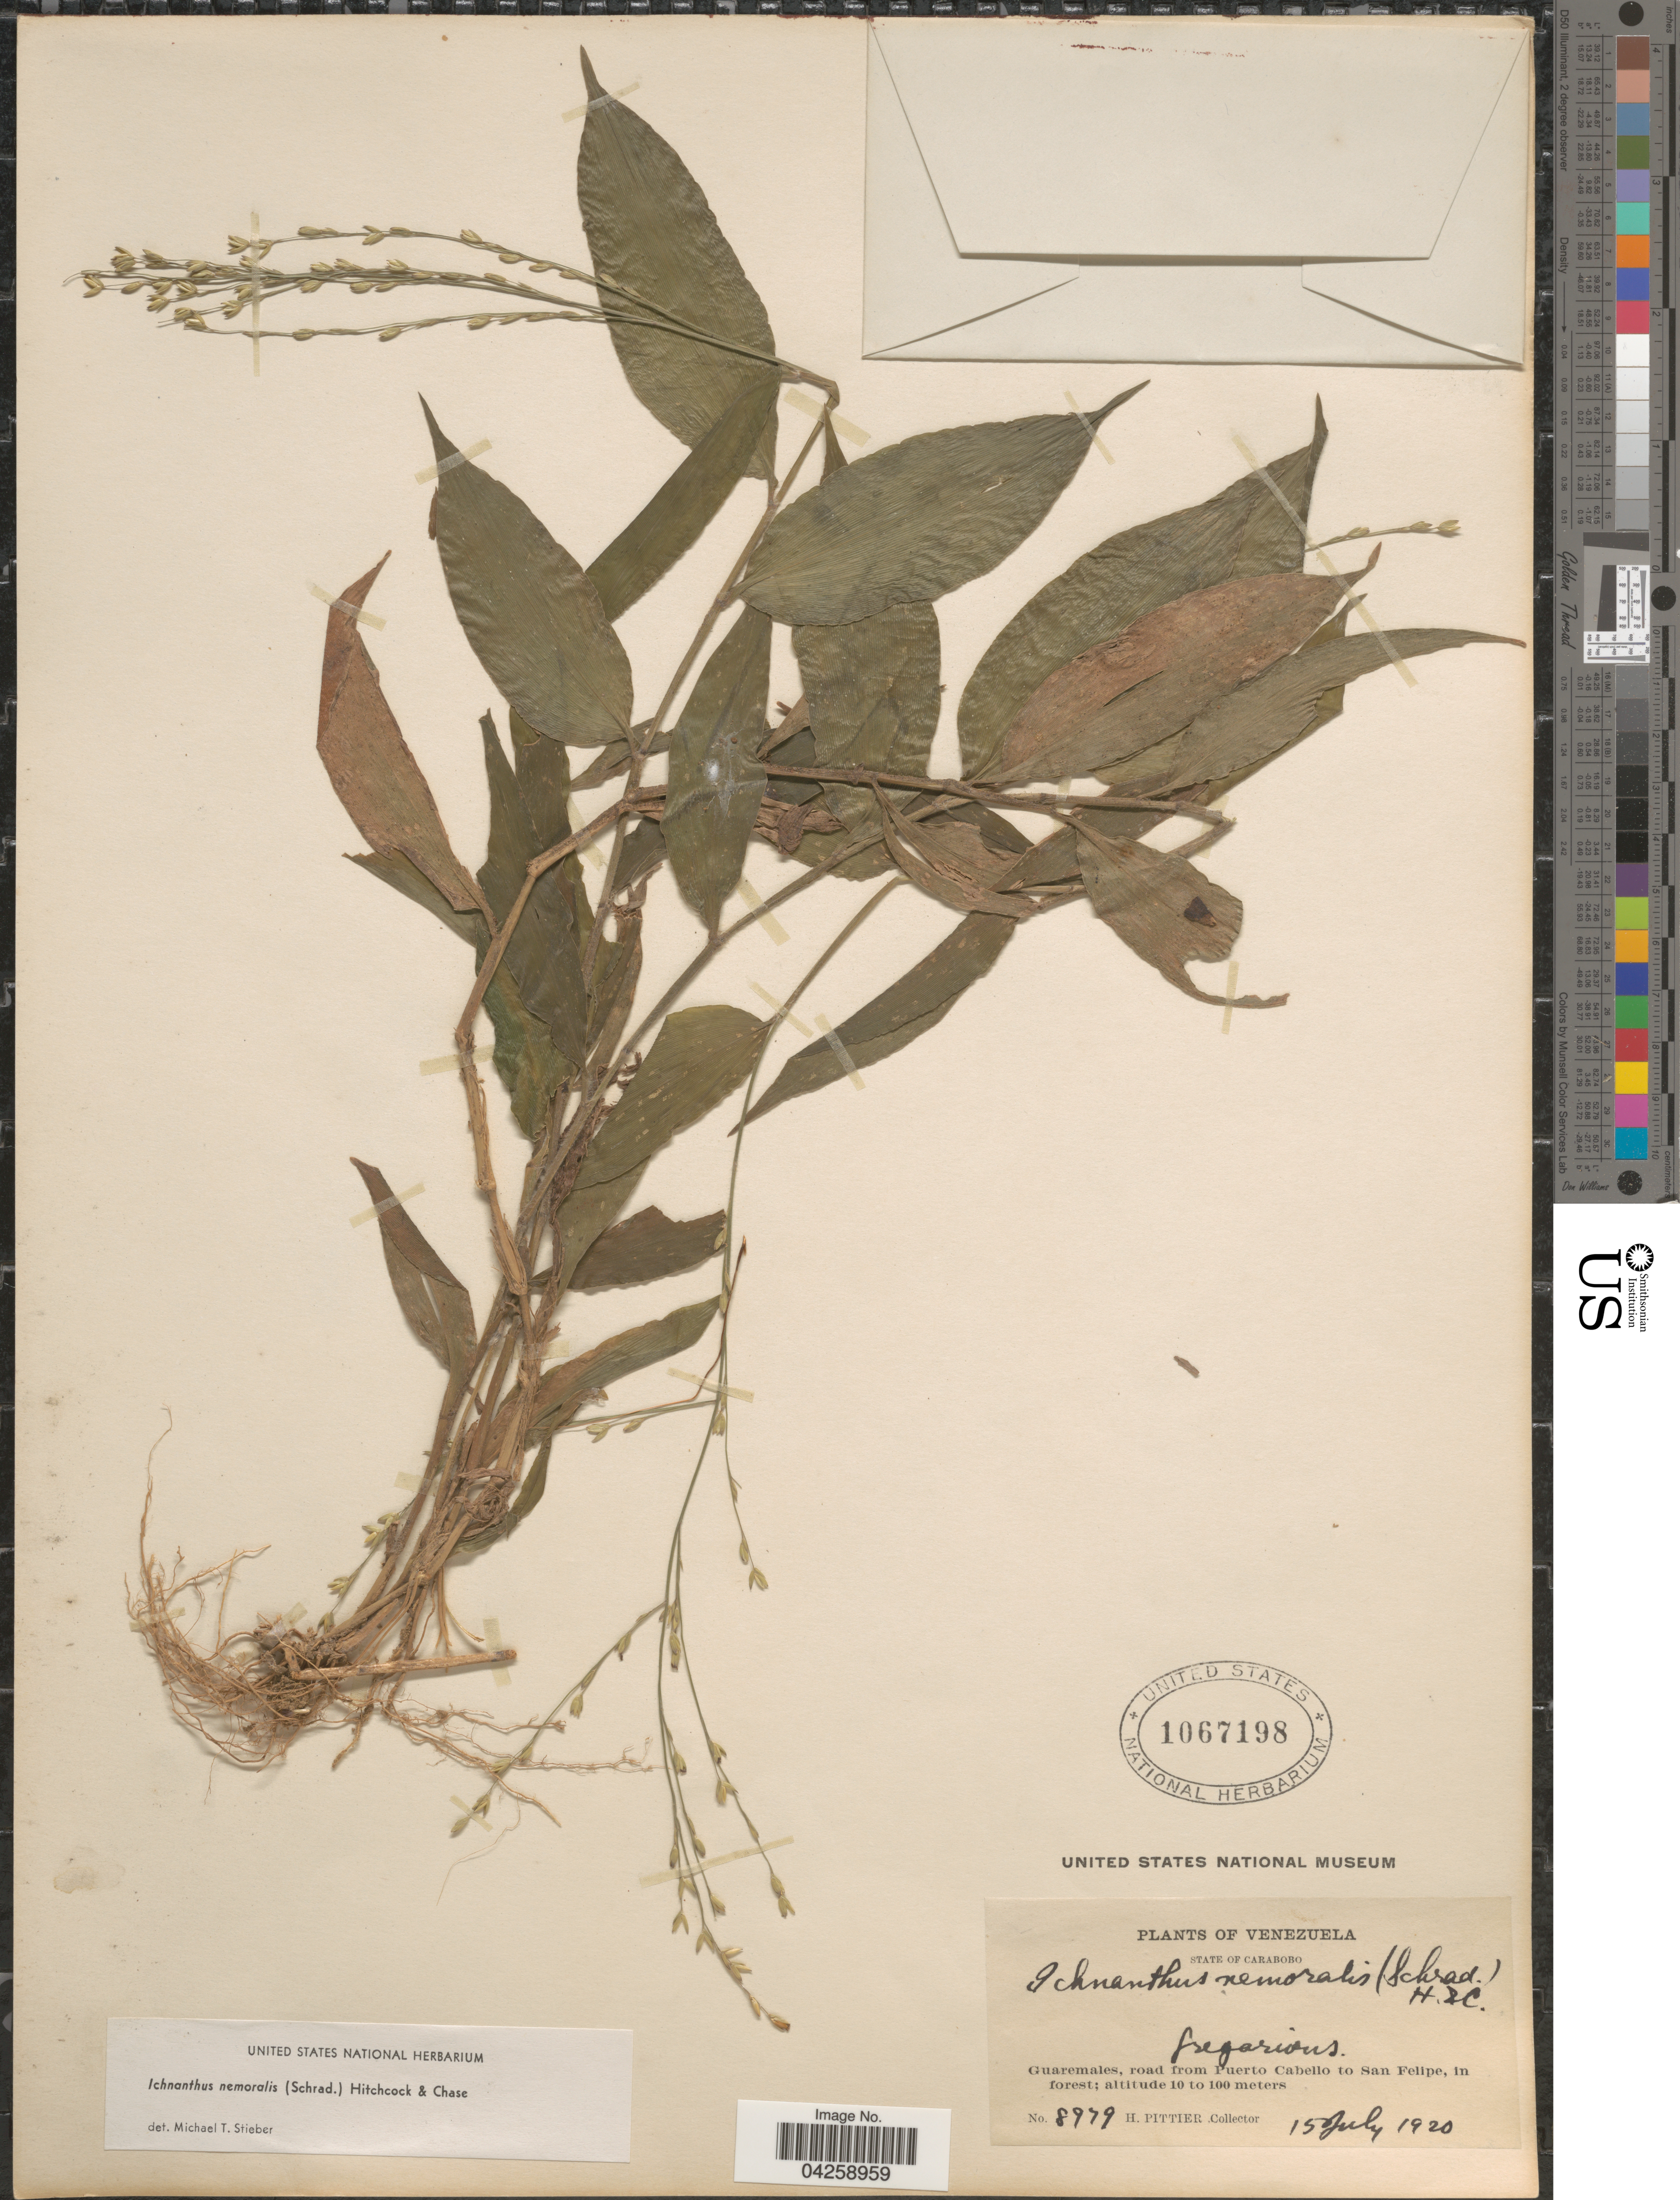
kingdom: Plantae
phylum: Tracheophyta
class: Liliopsida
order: Poales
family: Poaceae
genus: Ichnanthus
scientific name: Ichnanthus nemoralis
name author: (Schrad.) Hitchc. & Chase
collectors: H. F. Pittier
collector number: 8979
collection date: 1920-07-15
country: Venezuela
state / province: Carabobo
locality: Guaremales, road from Puerto Cabello to San Felipe.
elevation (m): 10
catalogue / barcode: US 1067198